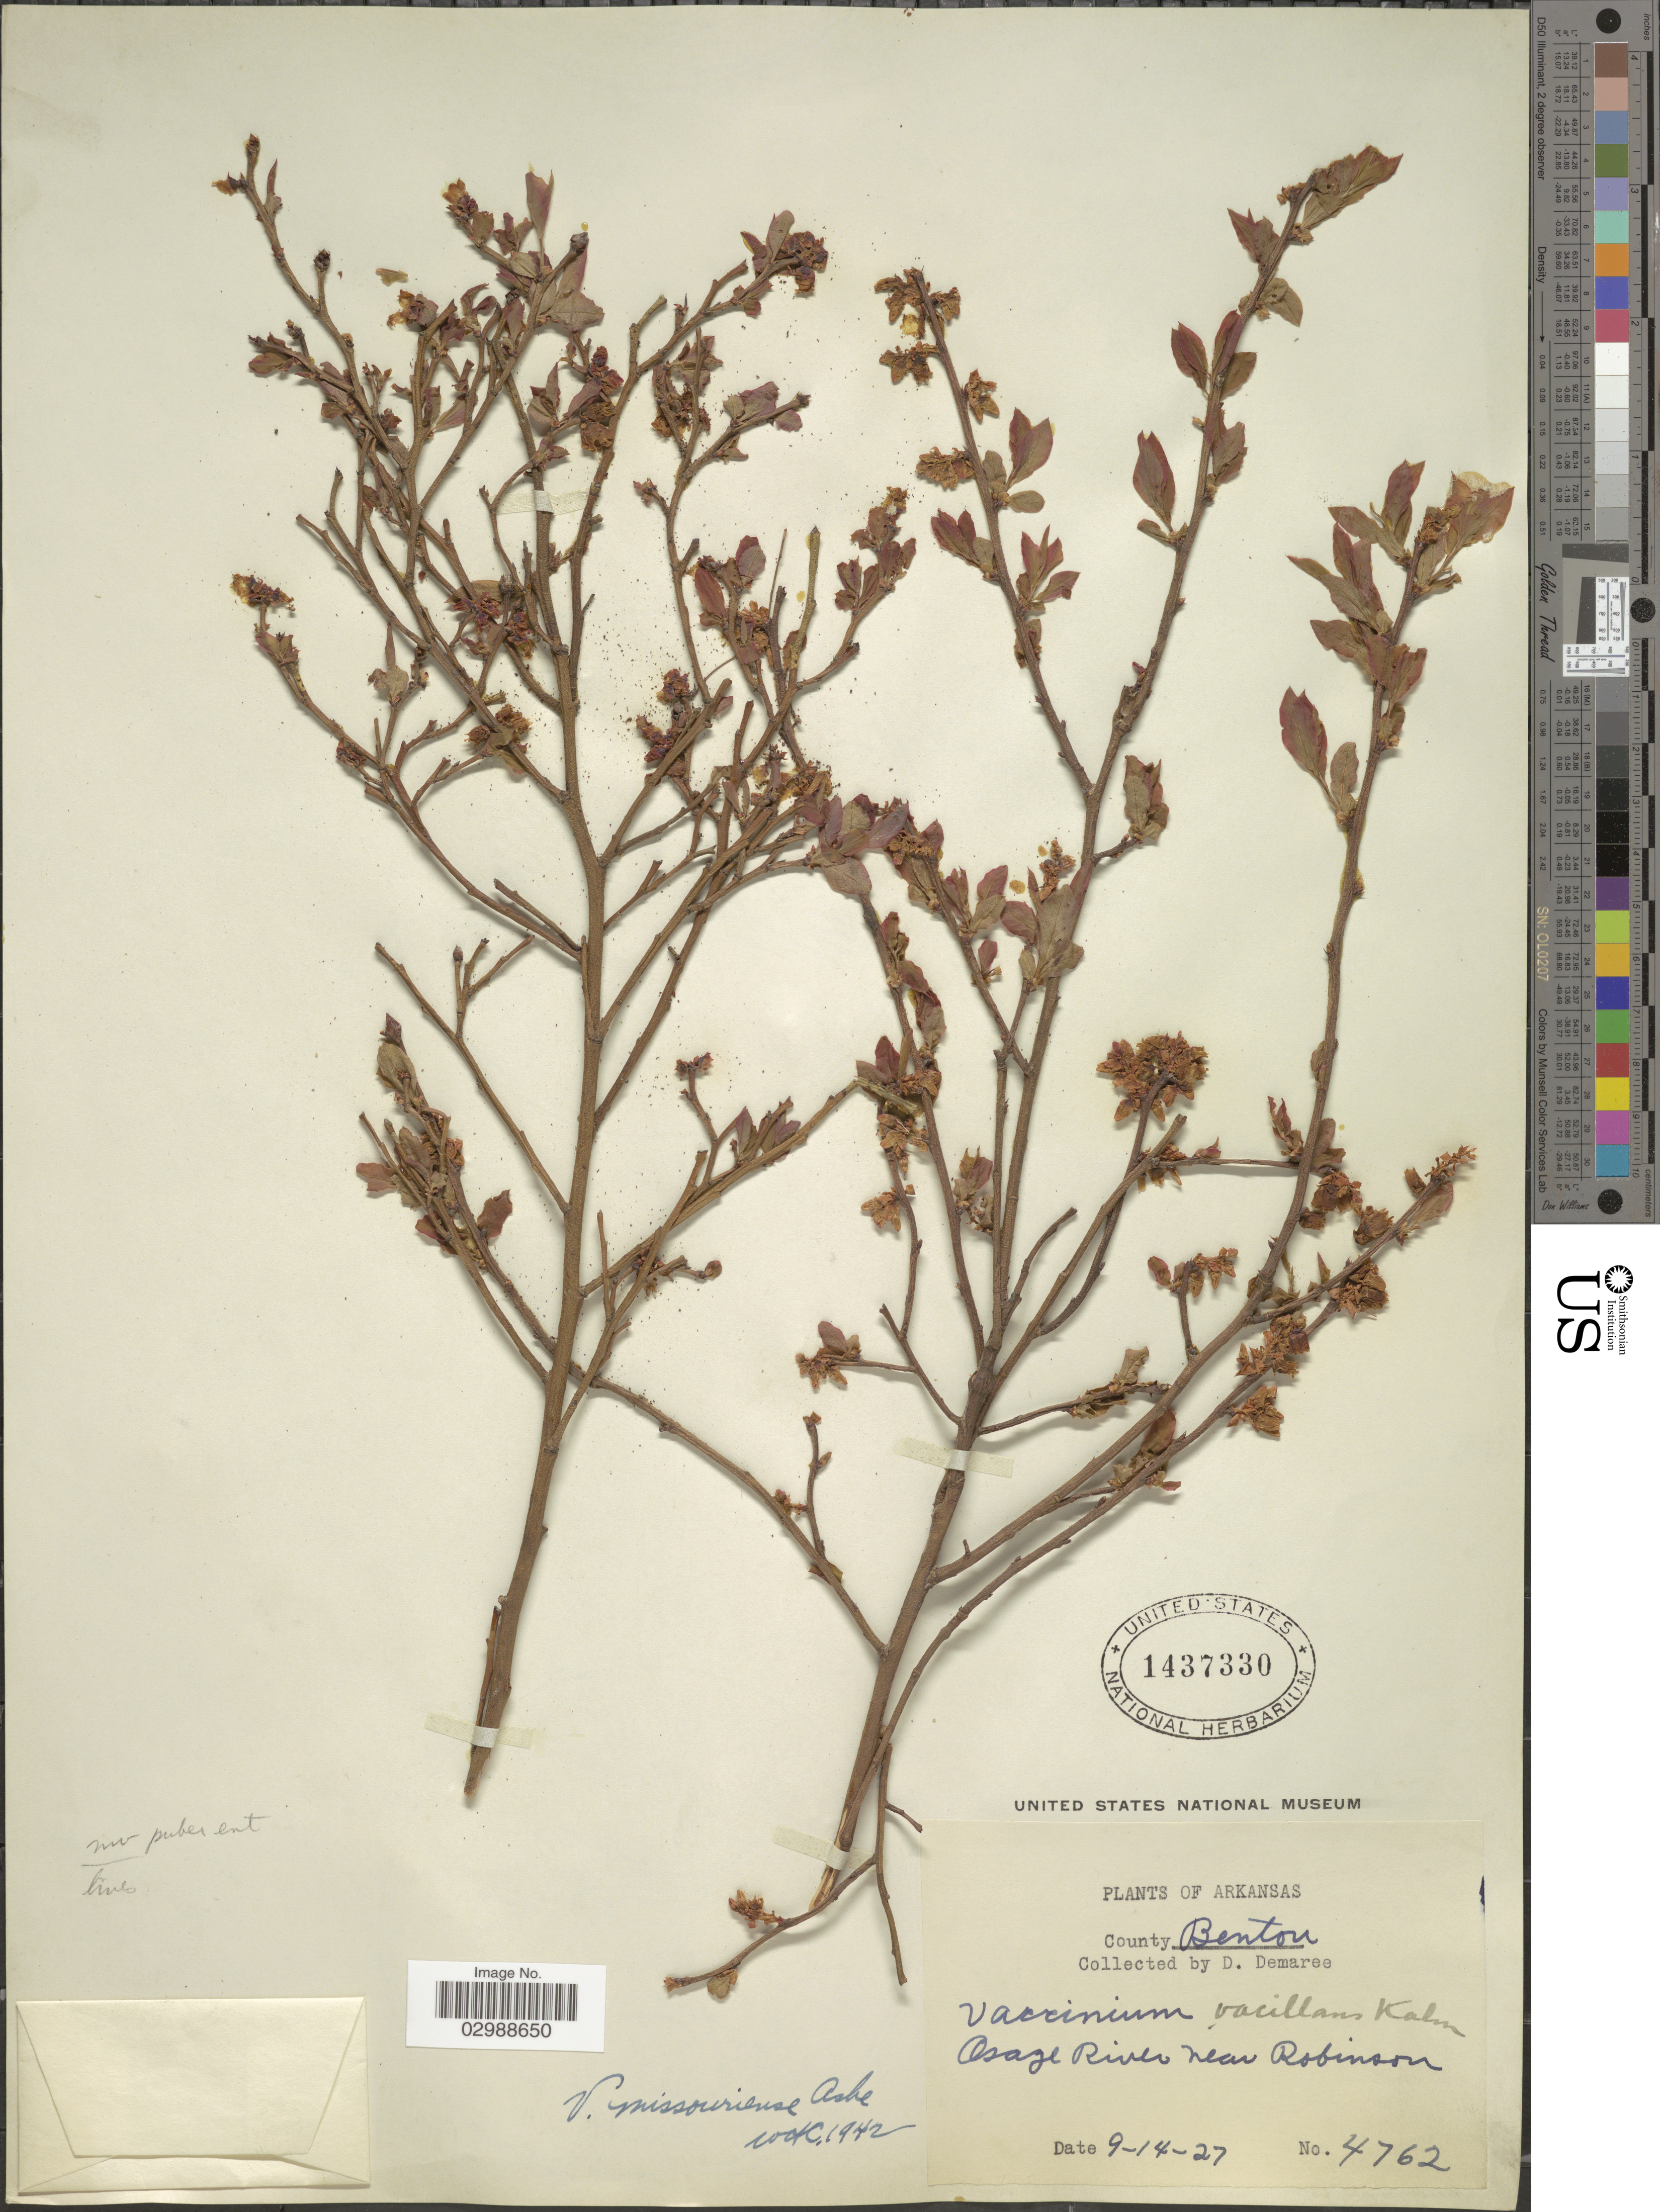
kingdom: Plantae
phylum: Tracheophyta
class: Magnoliopsida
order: Ericales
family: Ericaceae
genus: Vaccinium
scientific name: Vaccinium missouriense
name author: (Ashe) Ashe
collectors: D. Demaree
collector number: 4762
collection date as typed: Transcribed d/m/y: 14/9/27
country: United States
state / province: Arkansas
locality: County Benton. Osage River near Robinson.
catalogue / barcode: US 1437330